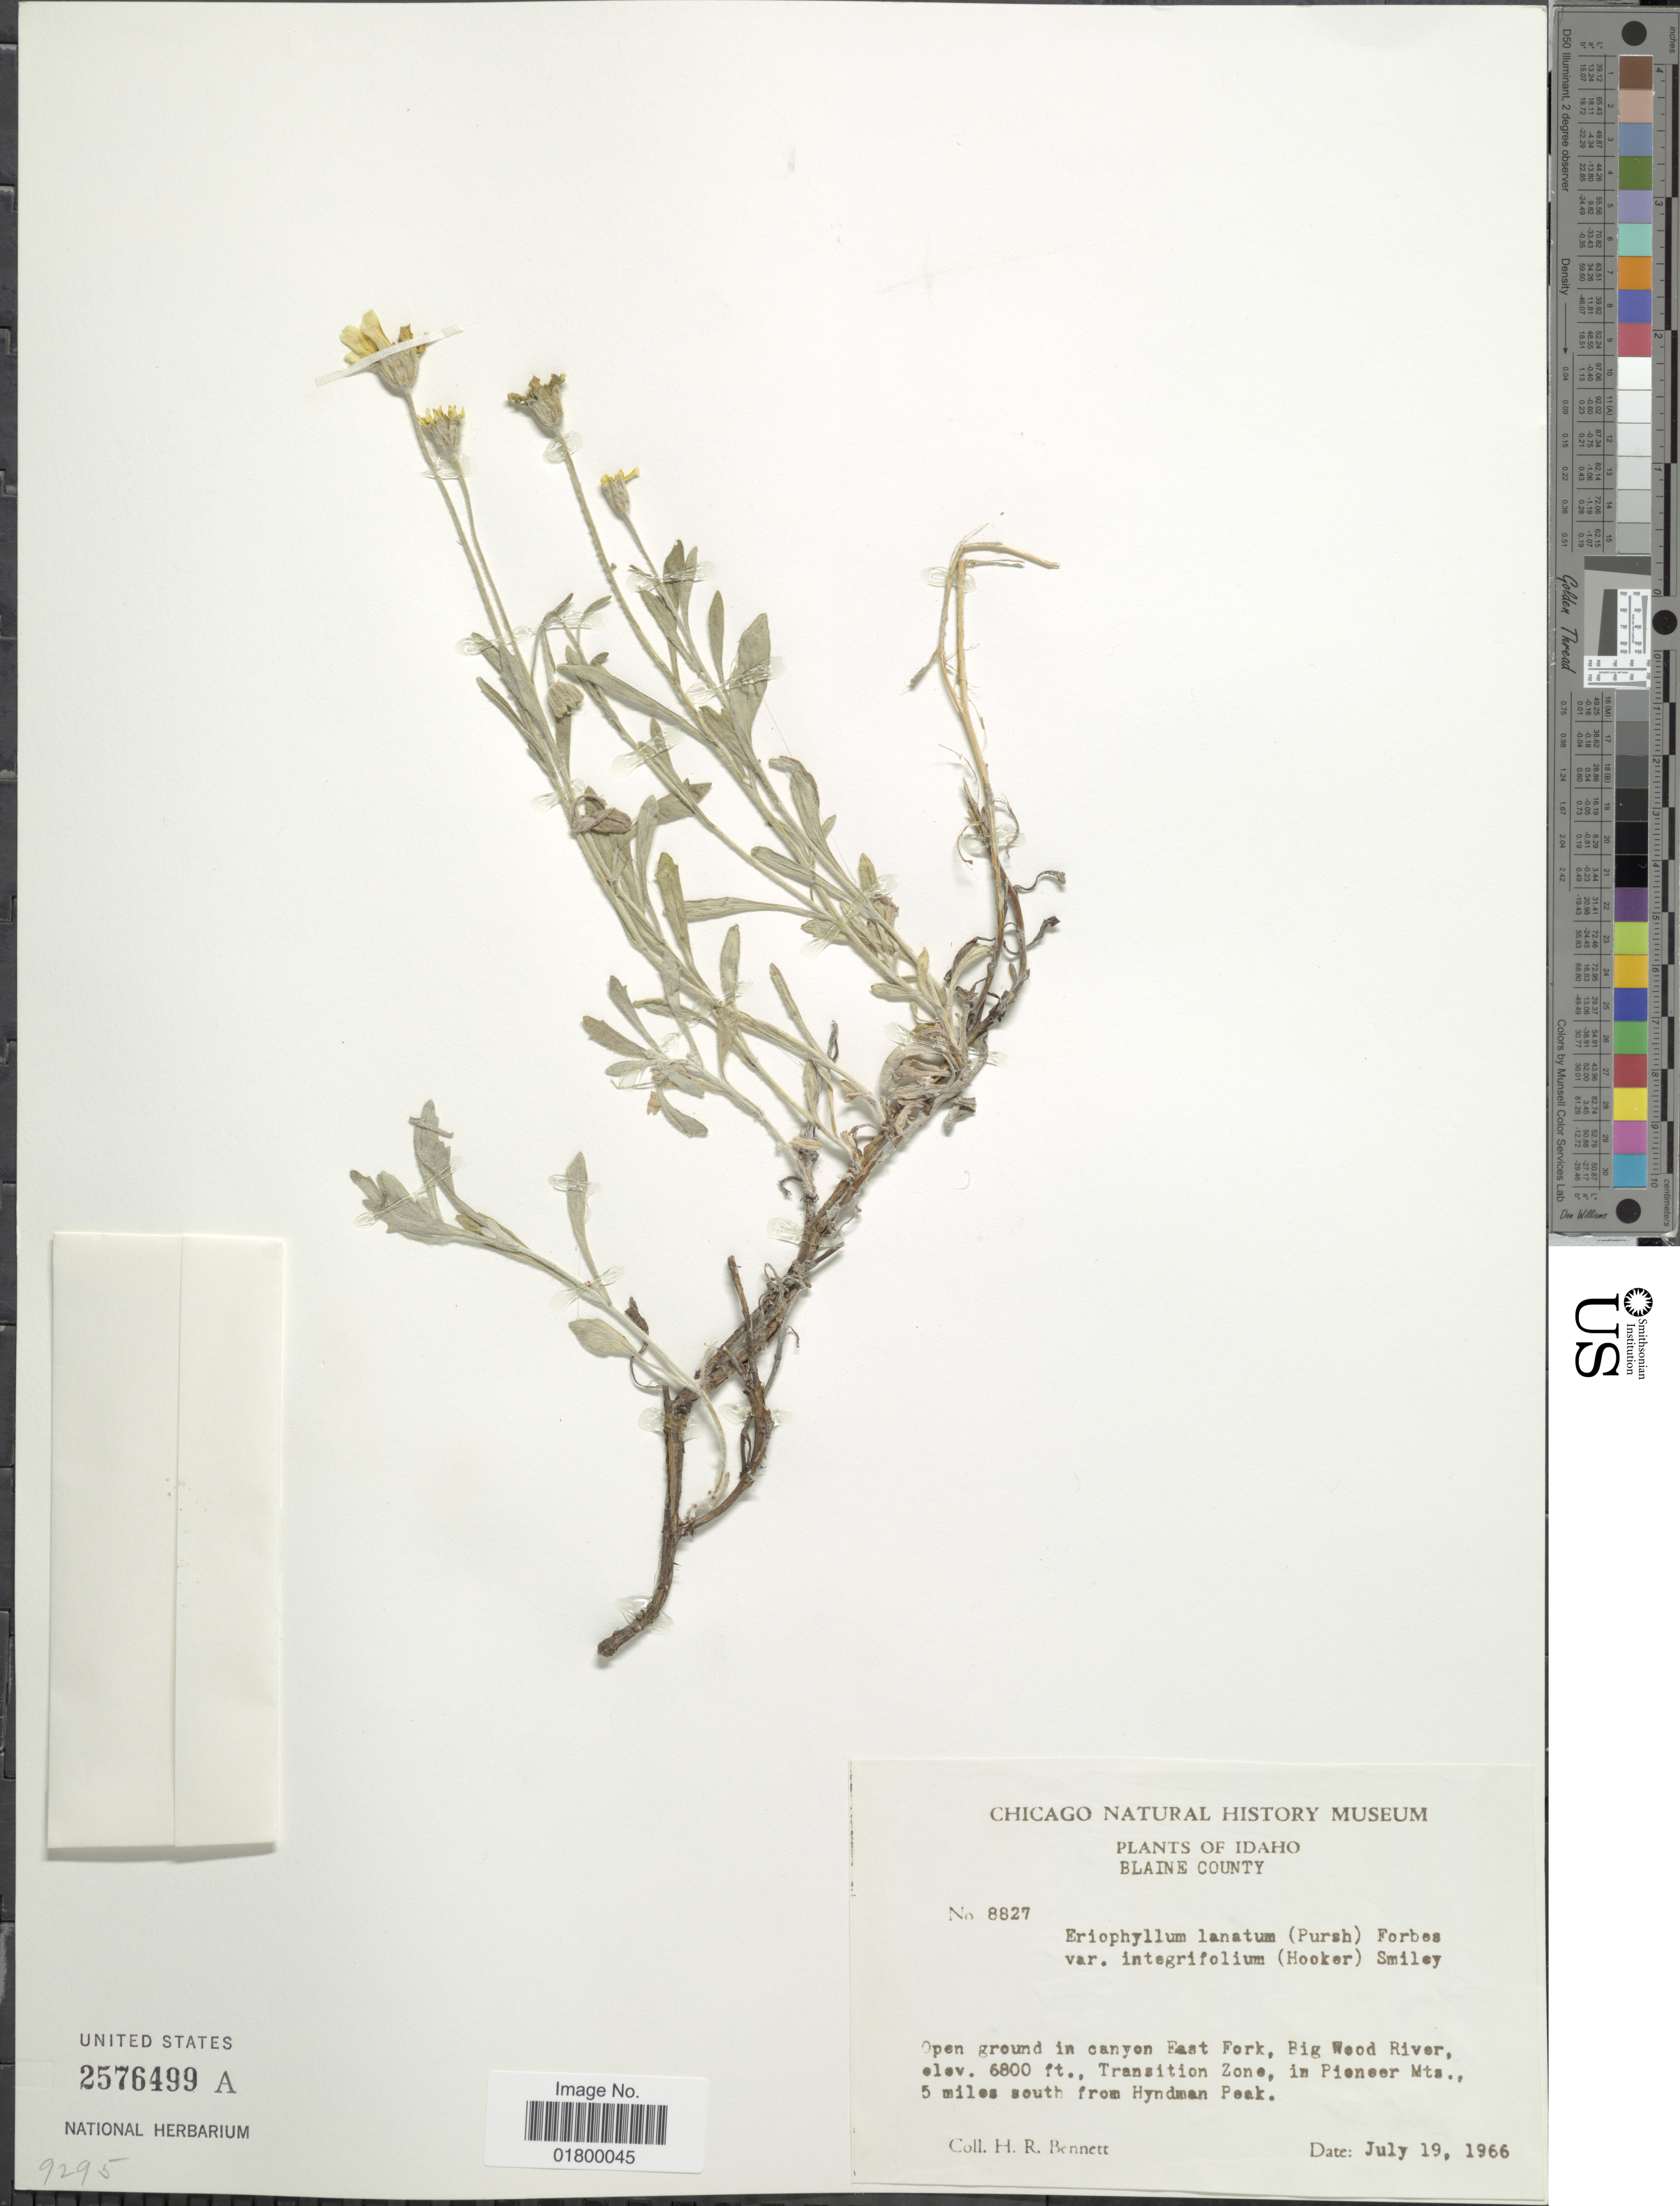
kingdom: Plantae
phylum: Tracheophyta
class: Magnoliopsida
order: Asterales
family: Asteraceae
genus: Eriophyllum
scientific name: Eriophyllum integrifolium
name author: (Hook.) Greene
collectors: H. R. Bennett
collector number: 8827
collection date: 1966-07-19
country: United States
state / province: Idaho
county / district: Blaine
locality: Open ground in canyon East Fork, Big Wood River, Transition Zone, in Pioneer Mts., 5 miles south from Hyndman Peak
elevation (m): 2073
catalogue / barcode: US 2576499A